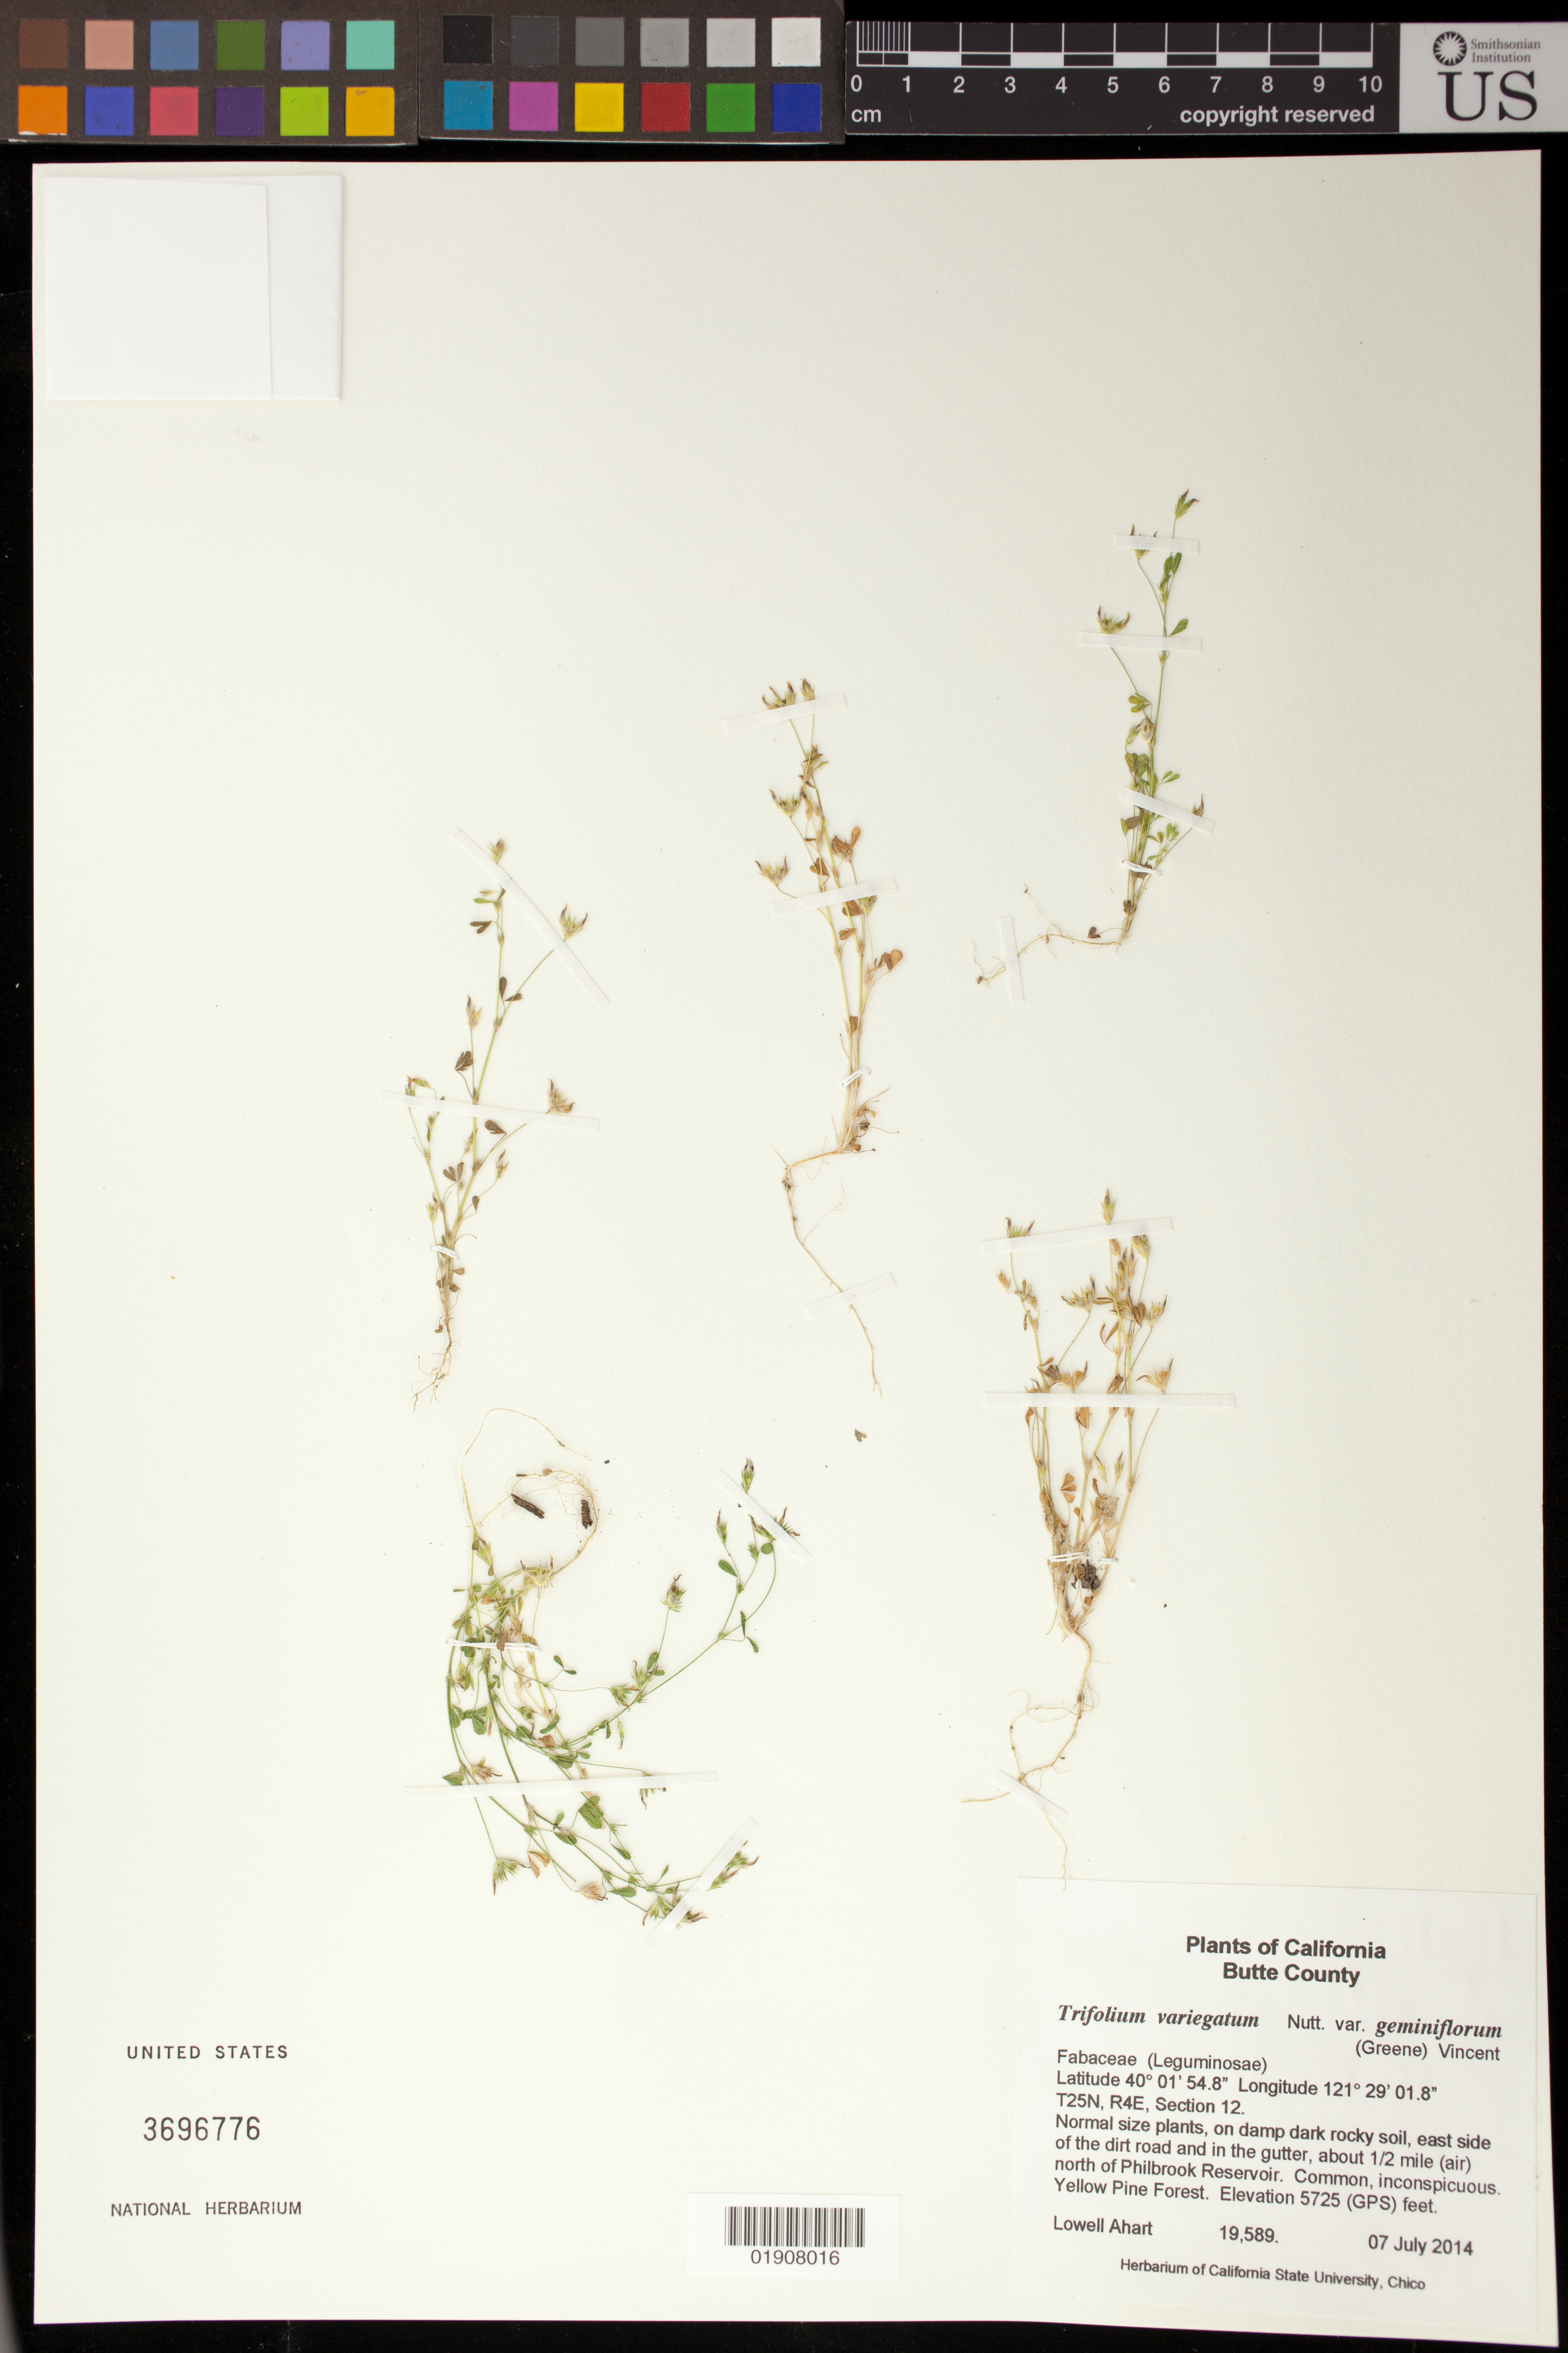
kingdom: Plantae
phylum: Tracheophyta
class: Magnoliopsida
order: Fabales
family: Fabaceae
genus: Trifolium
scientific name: Trifolium variegatum var. geminiflorum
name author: (Greene) Vincent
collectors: L. Ahart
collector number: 19589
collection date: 2014-07-07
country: United States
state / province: California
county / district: Butte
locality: East side of the dirt road and in the gutter, about 1/2 mile (air) north of Philbrook Reservoir.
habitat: Yellow Pine Forest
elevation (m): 1745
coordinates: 40 01 54.8 N, 121 29 01.8 W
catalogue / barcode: US 3696776